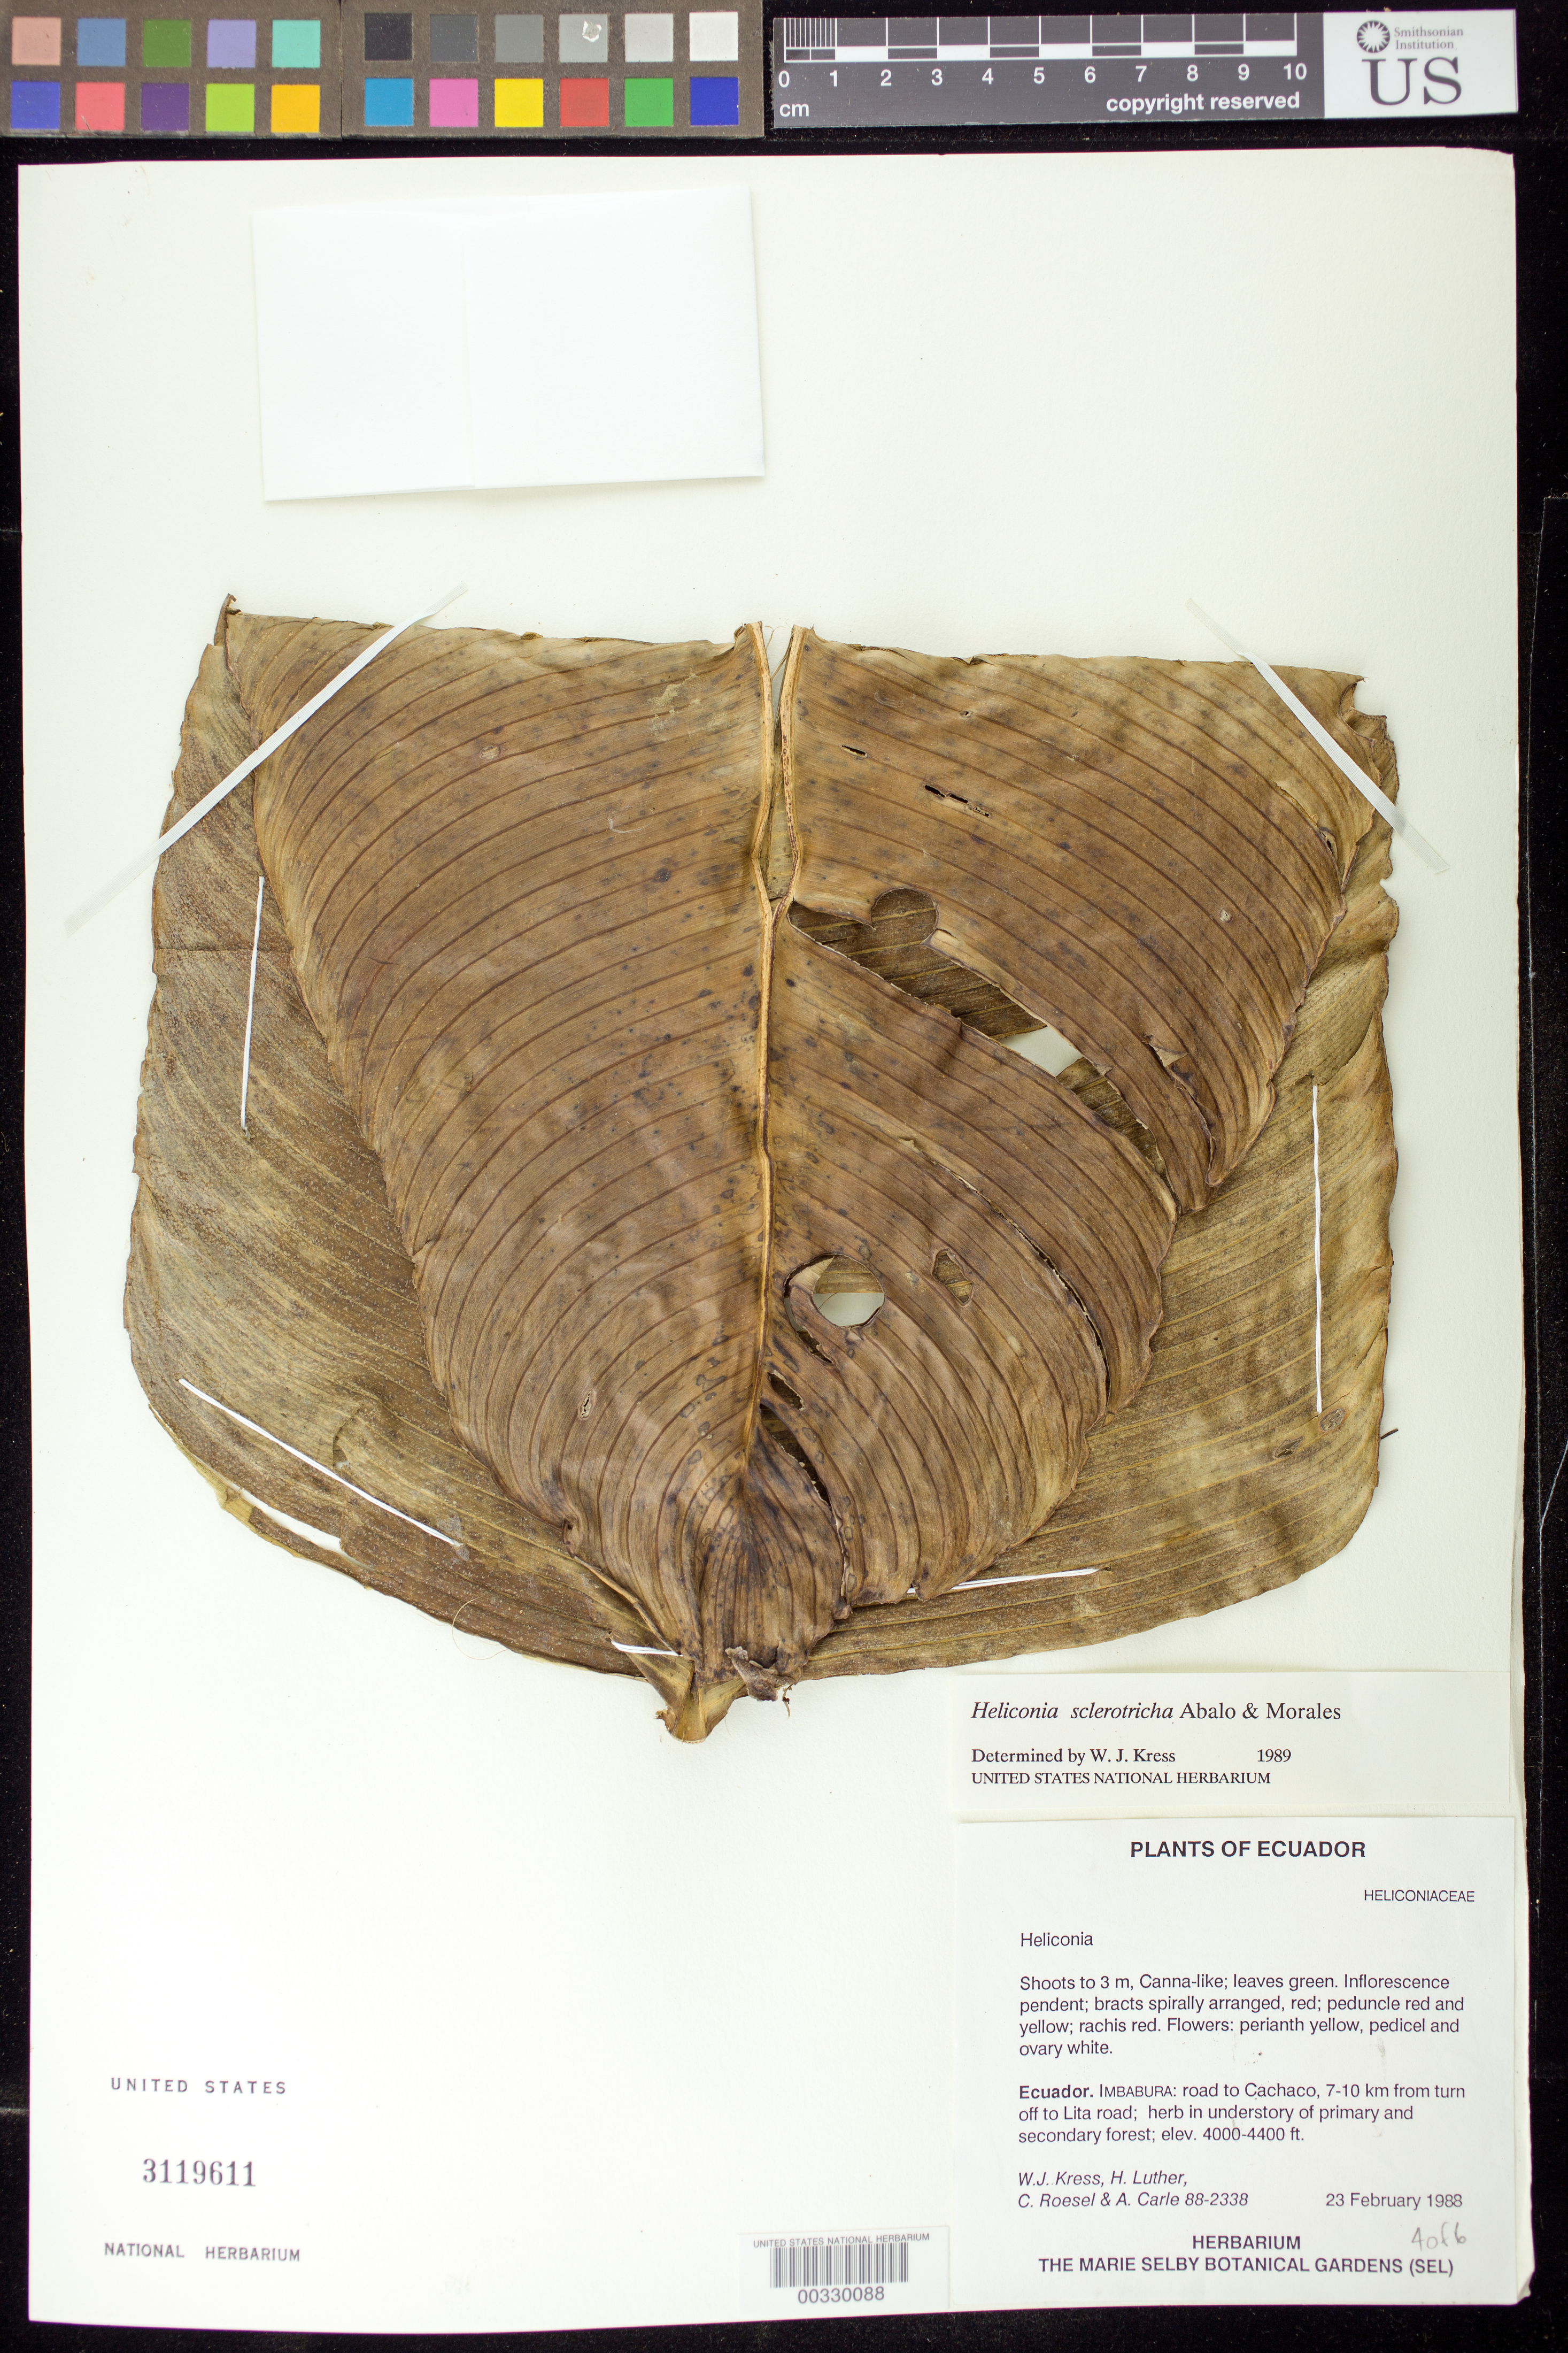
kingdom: Plantae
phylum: Tracheophyta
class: Liliopsida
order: Zingiberales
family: Heliconiaceae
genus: Heliconia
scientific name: Heliconia sclerotricha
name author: Abalo & G. Morales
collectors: W. J. Kress, Harry E. Luther, C. S. Roesel & A. Carle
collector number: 88-2338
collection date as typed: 23 Feb 1988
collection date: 1988-02-23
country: Ecuador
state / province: Imbabura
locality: Road to Cachaco, 7-10 km from turn of L to Lita road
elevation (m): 1219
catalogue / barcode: US 3119611